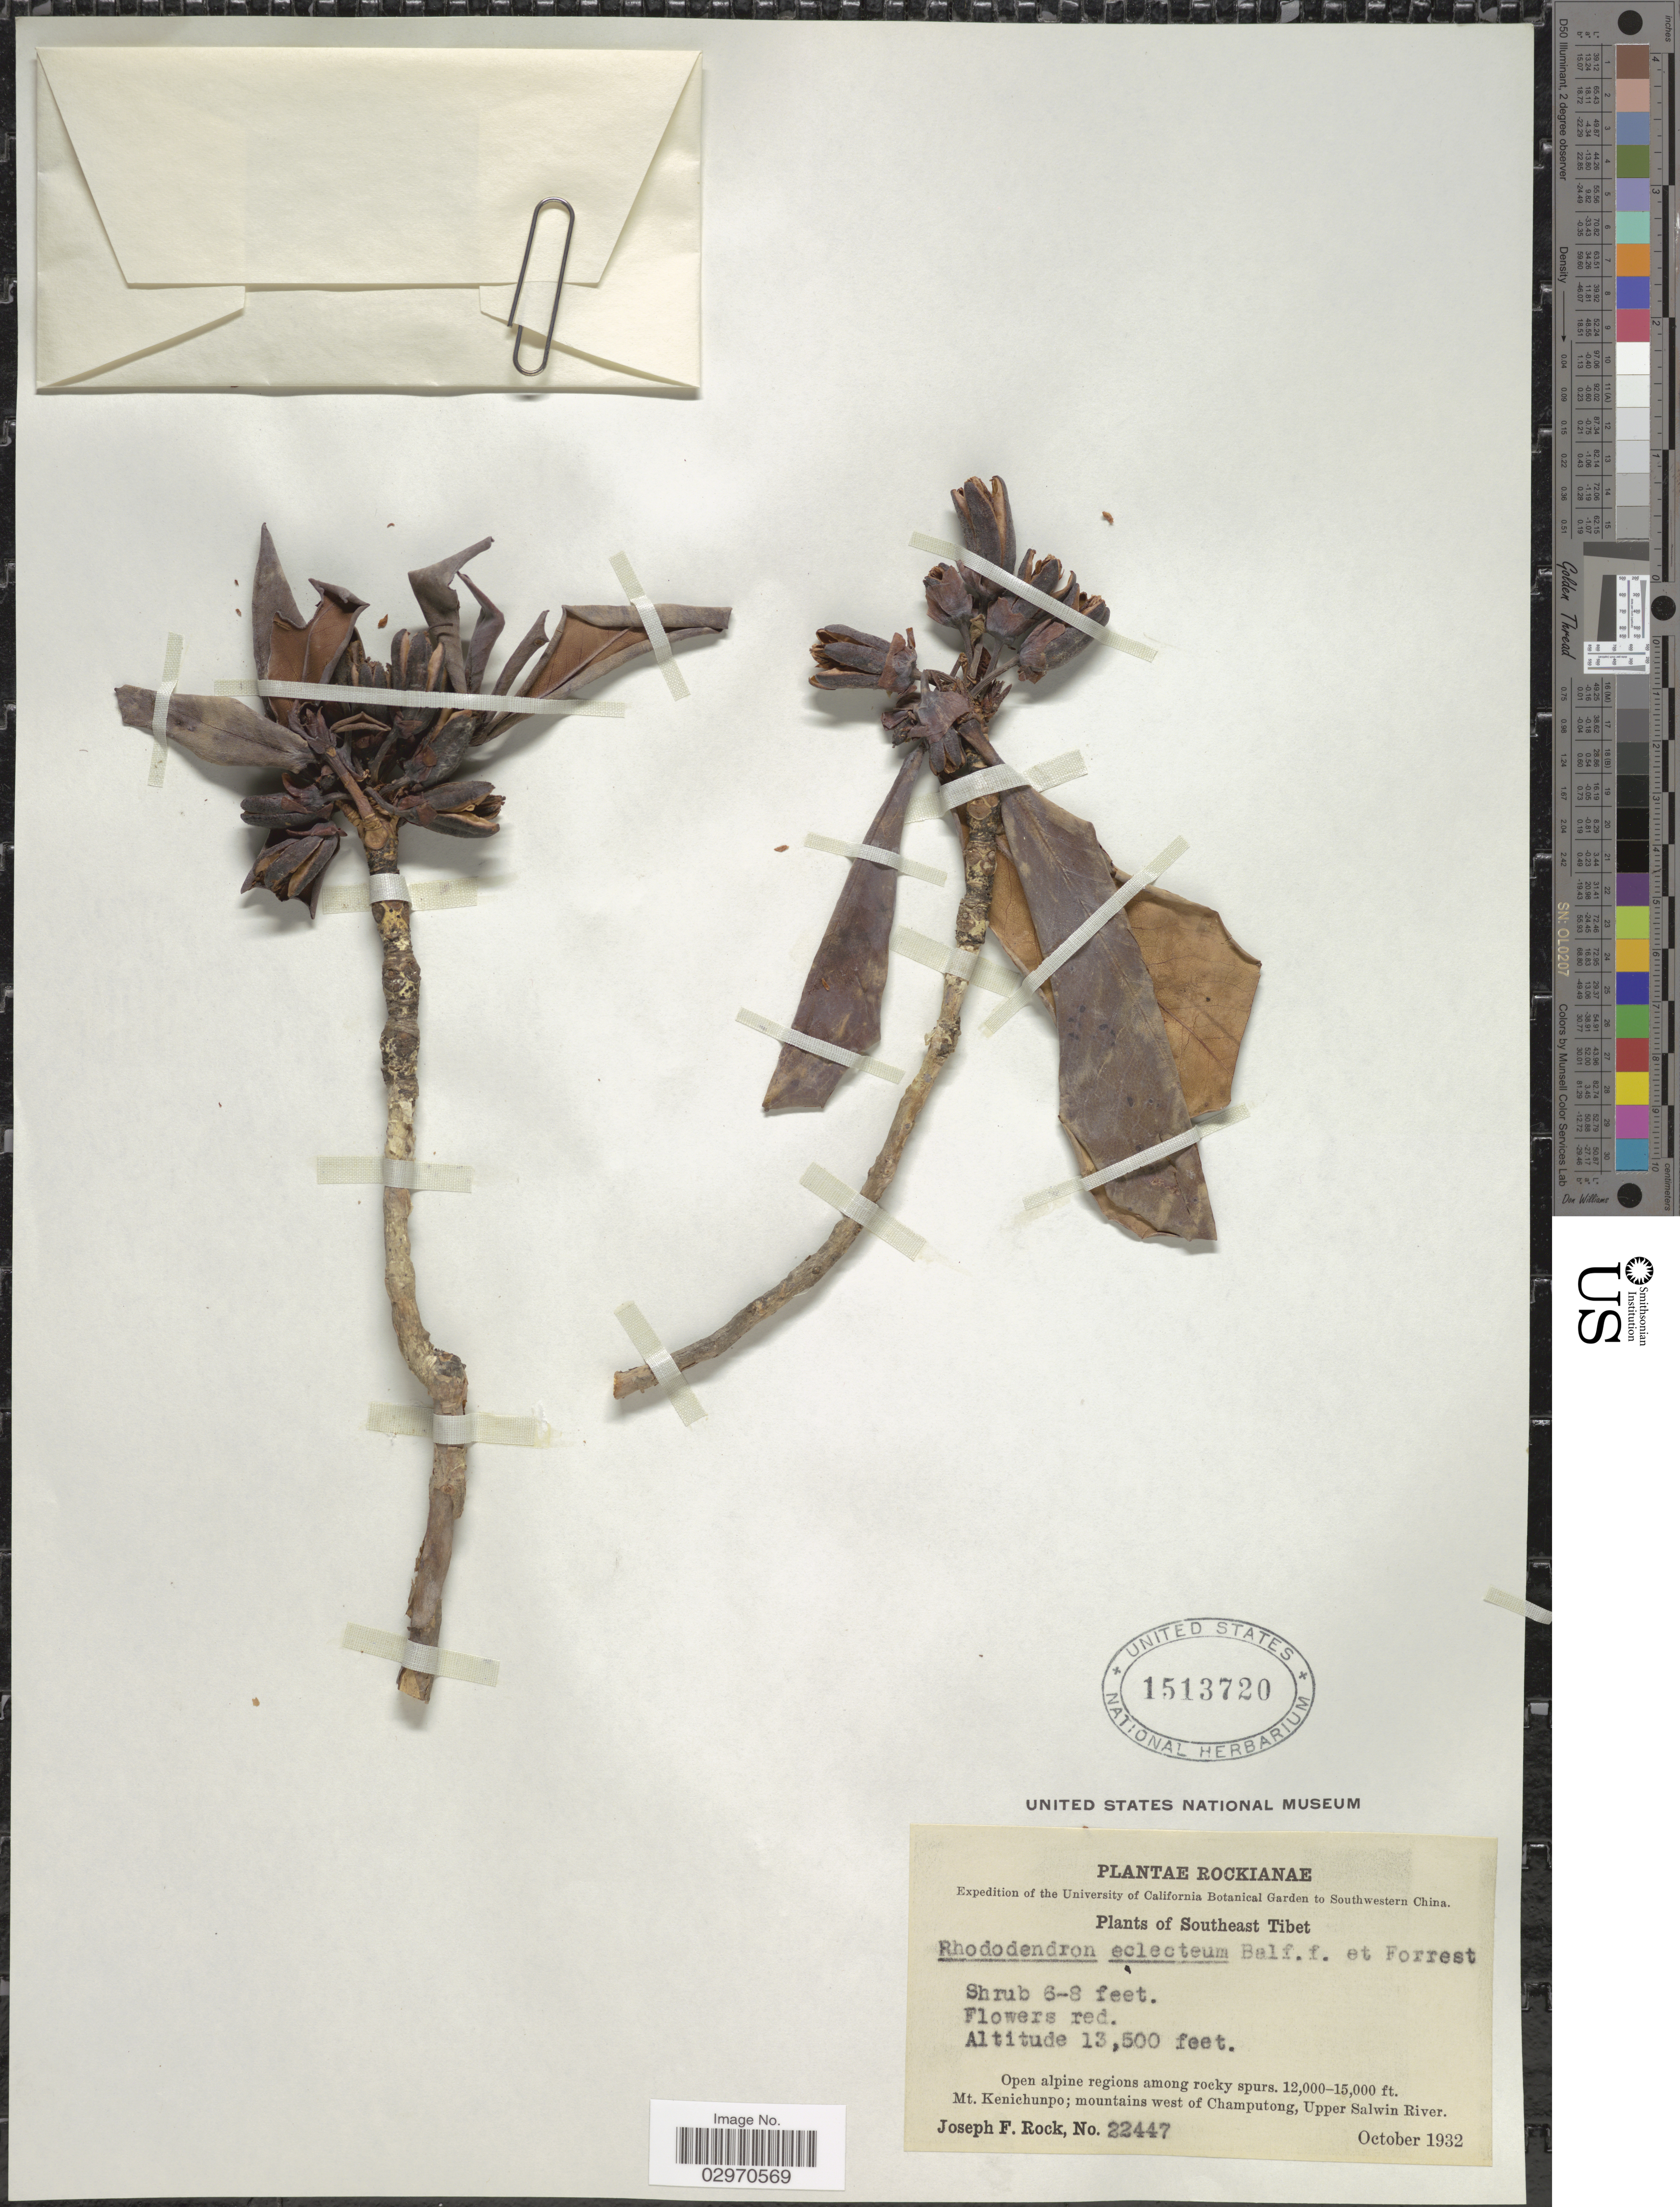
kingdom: Plantae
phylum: Tracheophyta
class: Magnoliopsida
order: Ericales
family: Ericaceae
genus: Rhododendron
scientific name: Rhododendron eclecteum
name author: Balf. f. & Forrest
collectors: J. F. Rock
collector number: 22447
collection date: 1932-10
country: China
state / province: Xizang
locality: Southwestern China. Southeast Tibet. Mt. Kenichunpo; mountains west of Champutong, Upper Salwin River.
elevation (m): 4115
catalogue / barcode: US 1513720